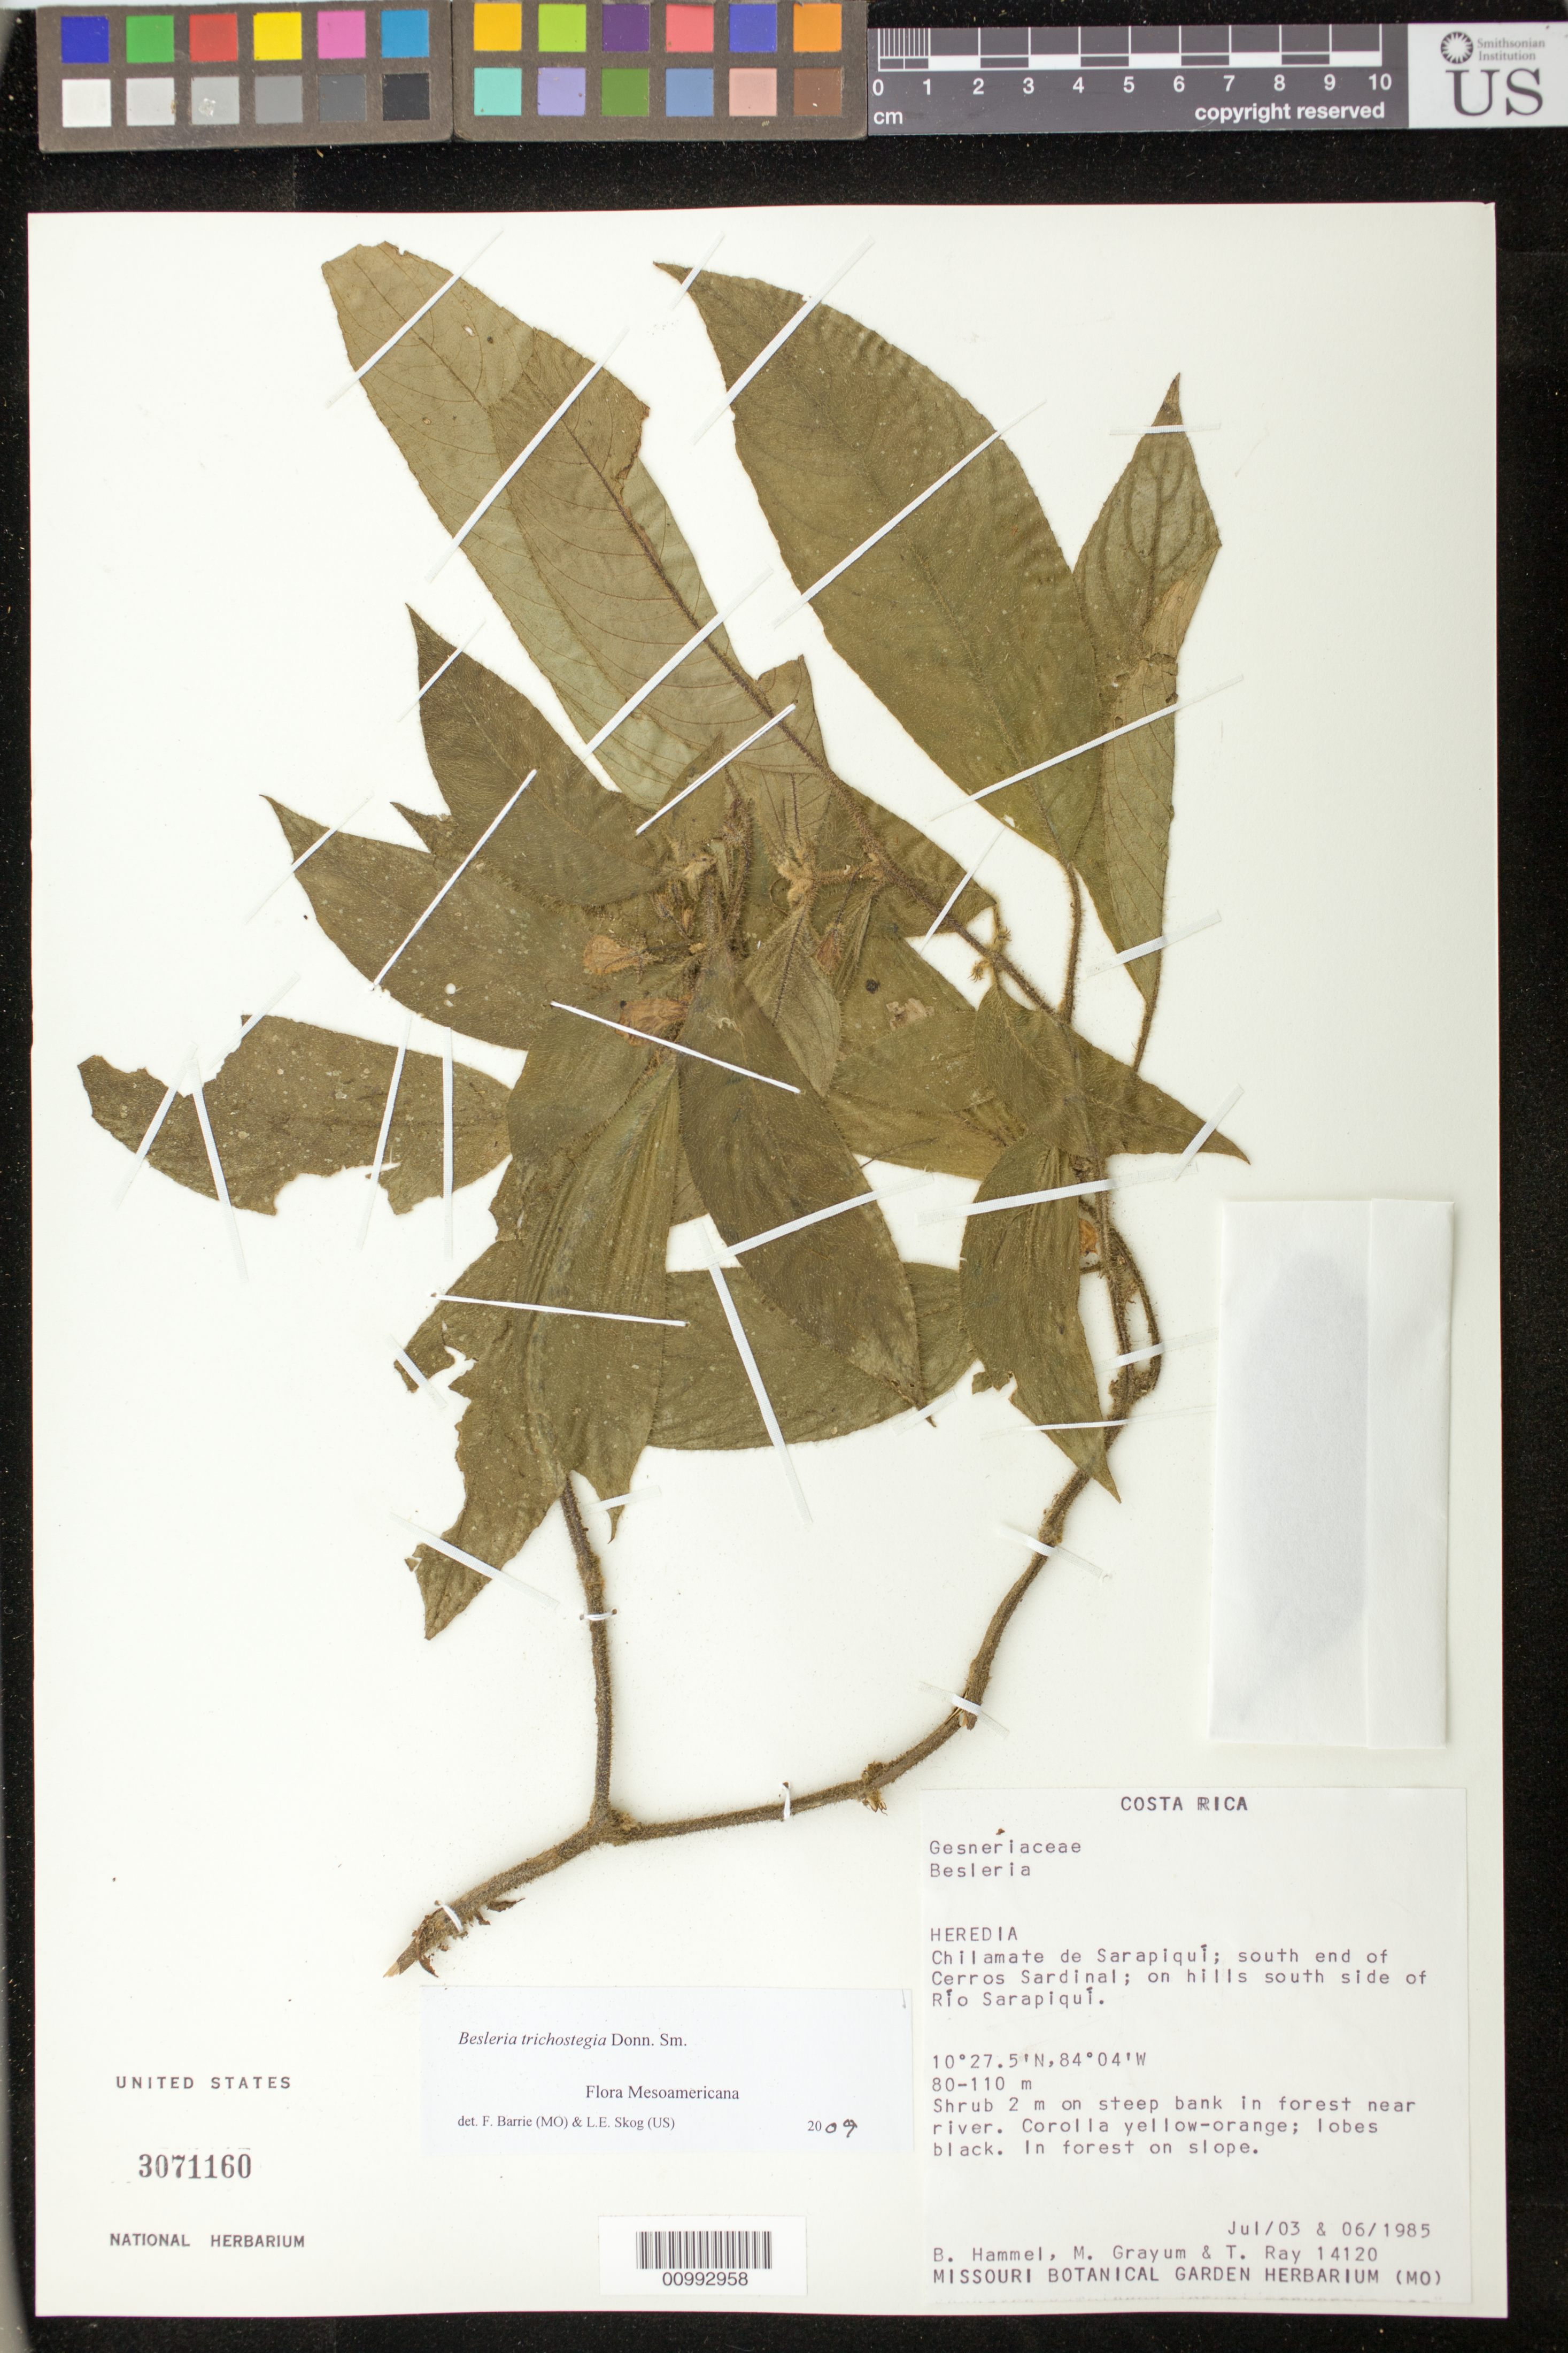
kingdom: Plantae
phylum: Tracheophyta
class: Magnoliopsida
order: Lamiales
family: Gesneriaceae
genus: Besleria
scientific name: Besleria trichostegia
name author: Donn. Sm.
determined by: Barrie, F. R.; Skog, Laurence E.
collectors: B. Hammel, M. H. Grayum & T. Ray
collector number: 14120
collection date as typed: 3-6 Jul 1985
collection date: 1985-07-03/1985-07-06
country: Costa Rica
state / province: Heredia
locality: Chilamate de Sarapiquí; S end of Cerros Sardinal; on hills south side of Río Sarapiquí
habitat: On steep bank in forest near river; in forest on slope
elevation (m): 80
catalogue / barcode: US 3071160